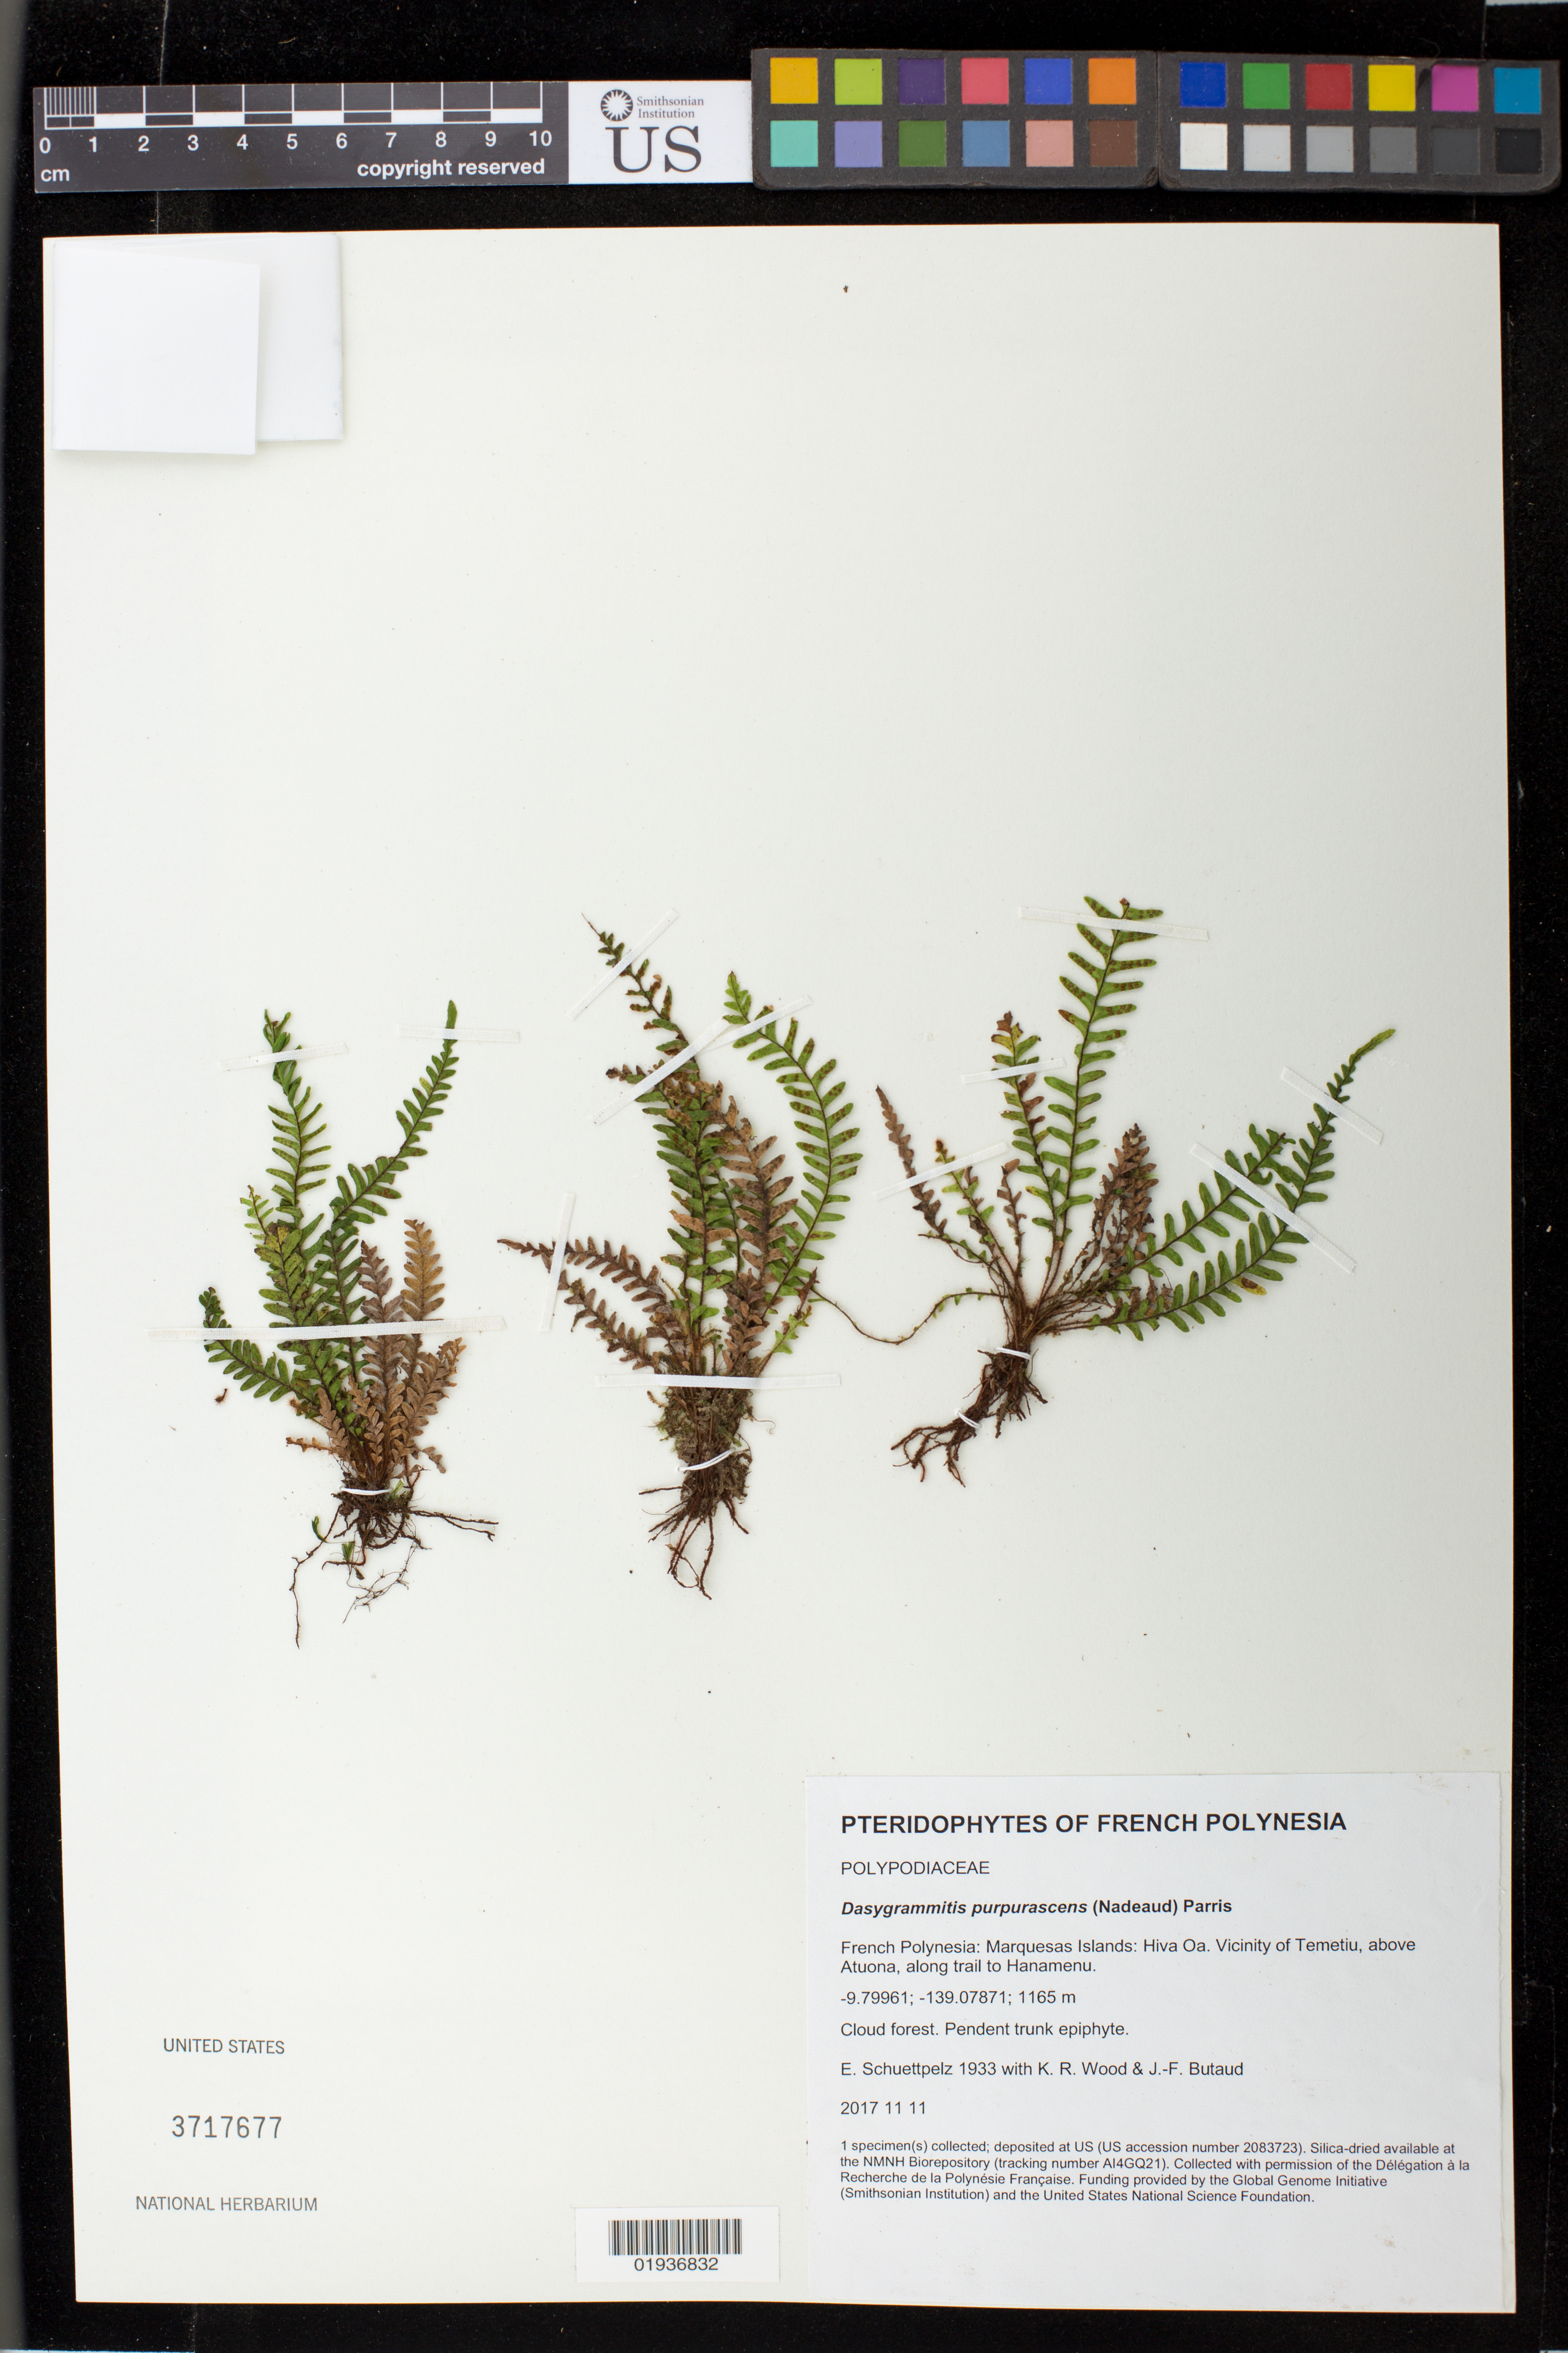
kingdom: Plantae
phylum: Tracheophyta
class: Polypodiopsida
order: Polypodiales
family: Polypodiaceae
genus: Dasygrammitis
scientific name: Dasygrammitis purpurascens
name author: (Nadeaud) Parris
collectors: E. Schuettpelz, K. R. Wood & J. -F. Butaud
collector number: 1933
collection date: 2017-11-11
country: French Polynesia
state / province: Marquesas Islands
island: Hiva Oa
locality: Vicinity of Temetiu, above Atuona, along trail to Hanamenu.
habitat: Cloud forest.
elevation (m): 1165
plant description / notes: Collected with permission of the Délégation à la Recherche de la Polynésie Française. Funding provided by the Global Genome Initiative (Smithsonian Institution) and the United States National Science Foundation. Silica dried tissue stored at AI4GQ21 in the NMNH Biorepository, Smithsonian Institution.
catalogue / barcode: US 3717677